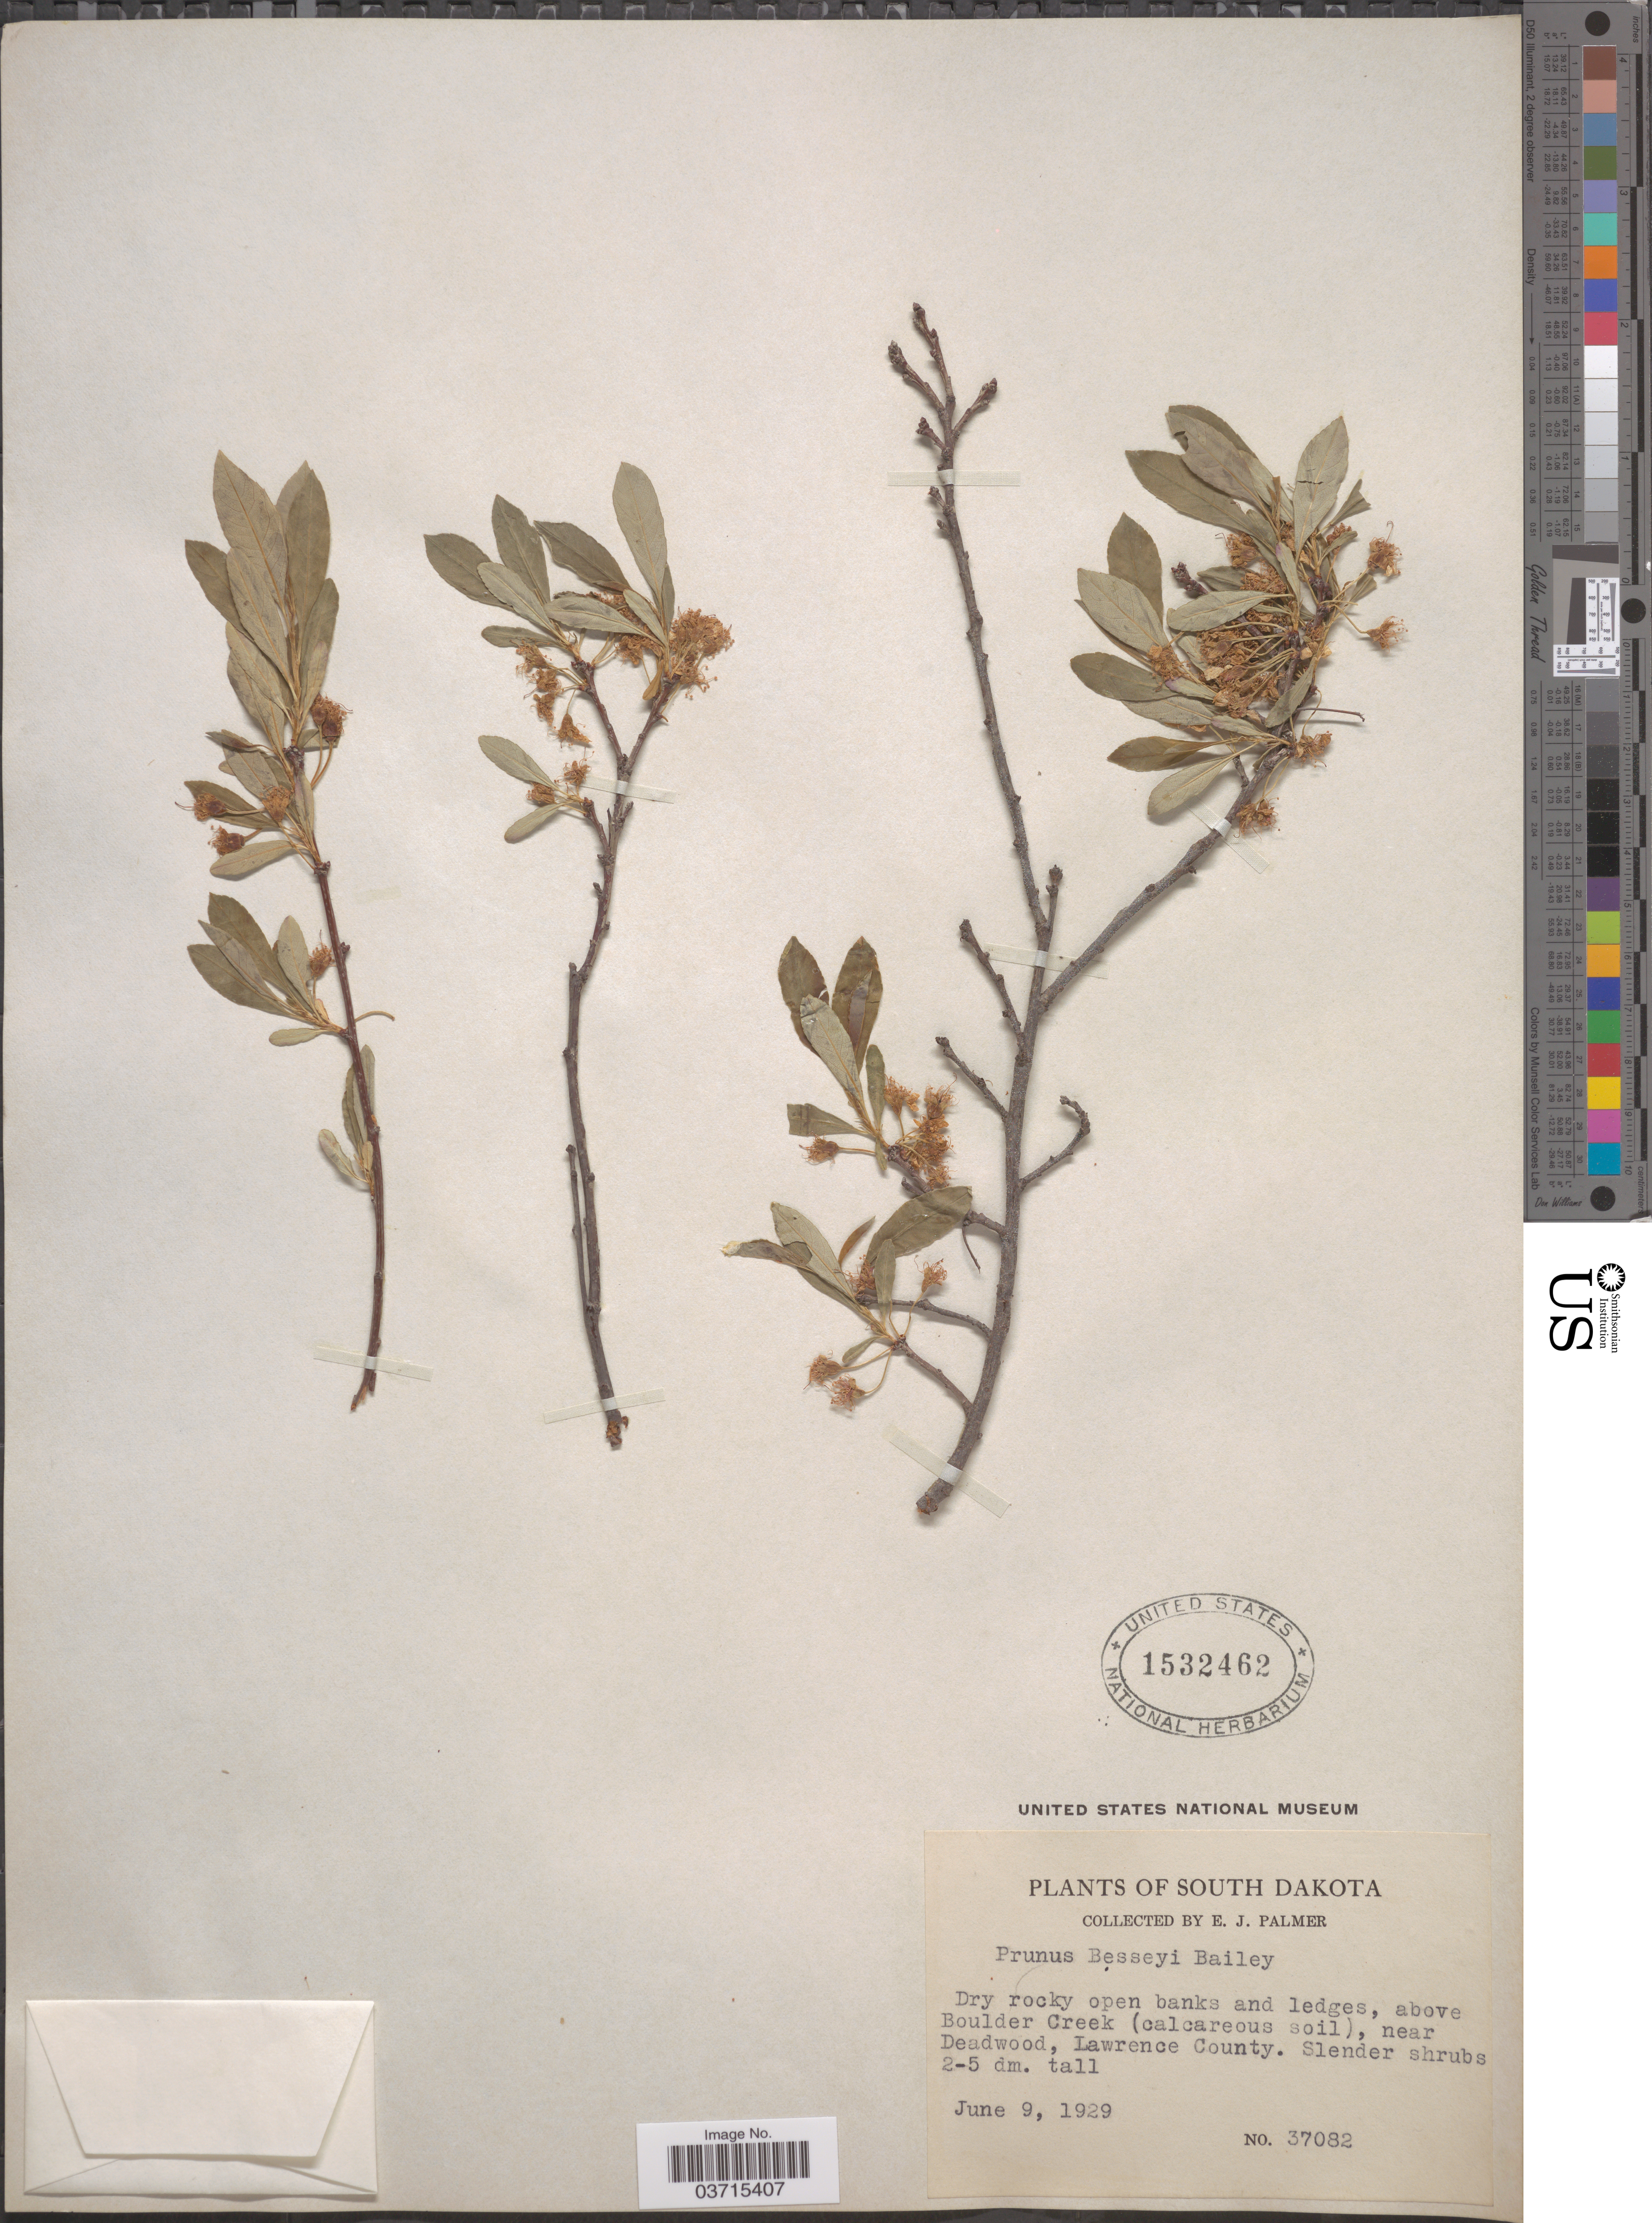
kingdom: Plantae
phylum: Tracheophyta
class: Magnoliopsida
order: Rosales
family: Rosaceae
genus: Prunus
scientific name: Prunus besseyi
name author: L.H. Bailey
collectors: E. J. Palmer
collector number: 37082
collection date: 1929-06-09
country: United States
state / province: South Dakota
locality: Above Boulder Creek, near Deadwood, Lawrence County.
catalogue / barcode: US 1532462